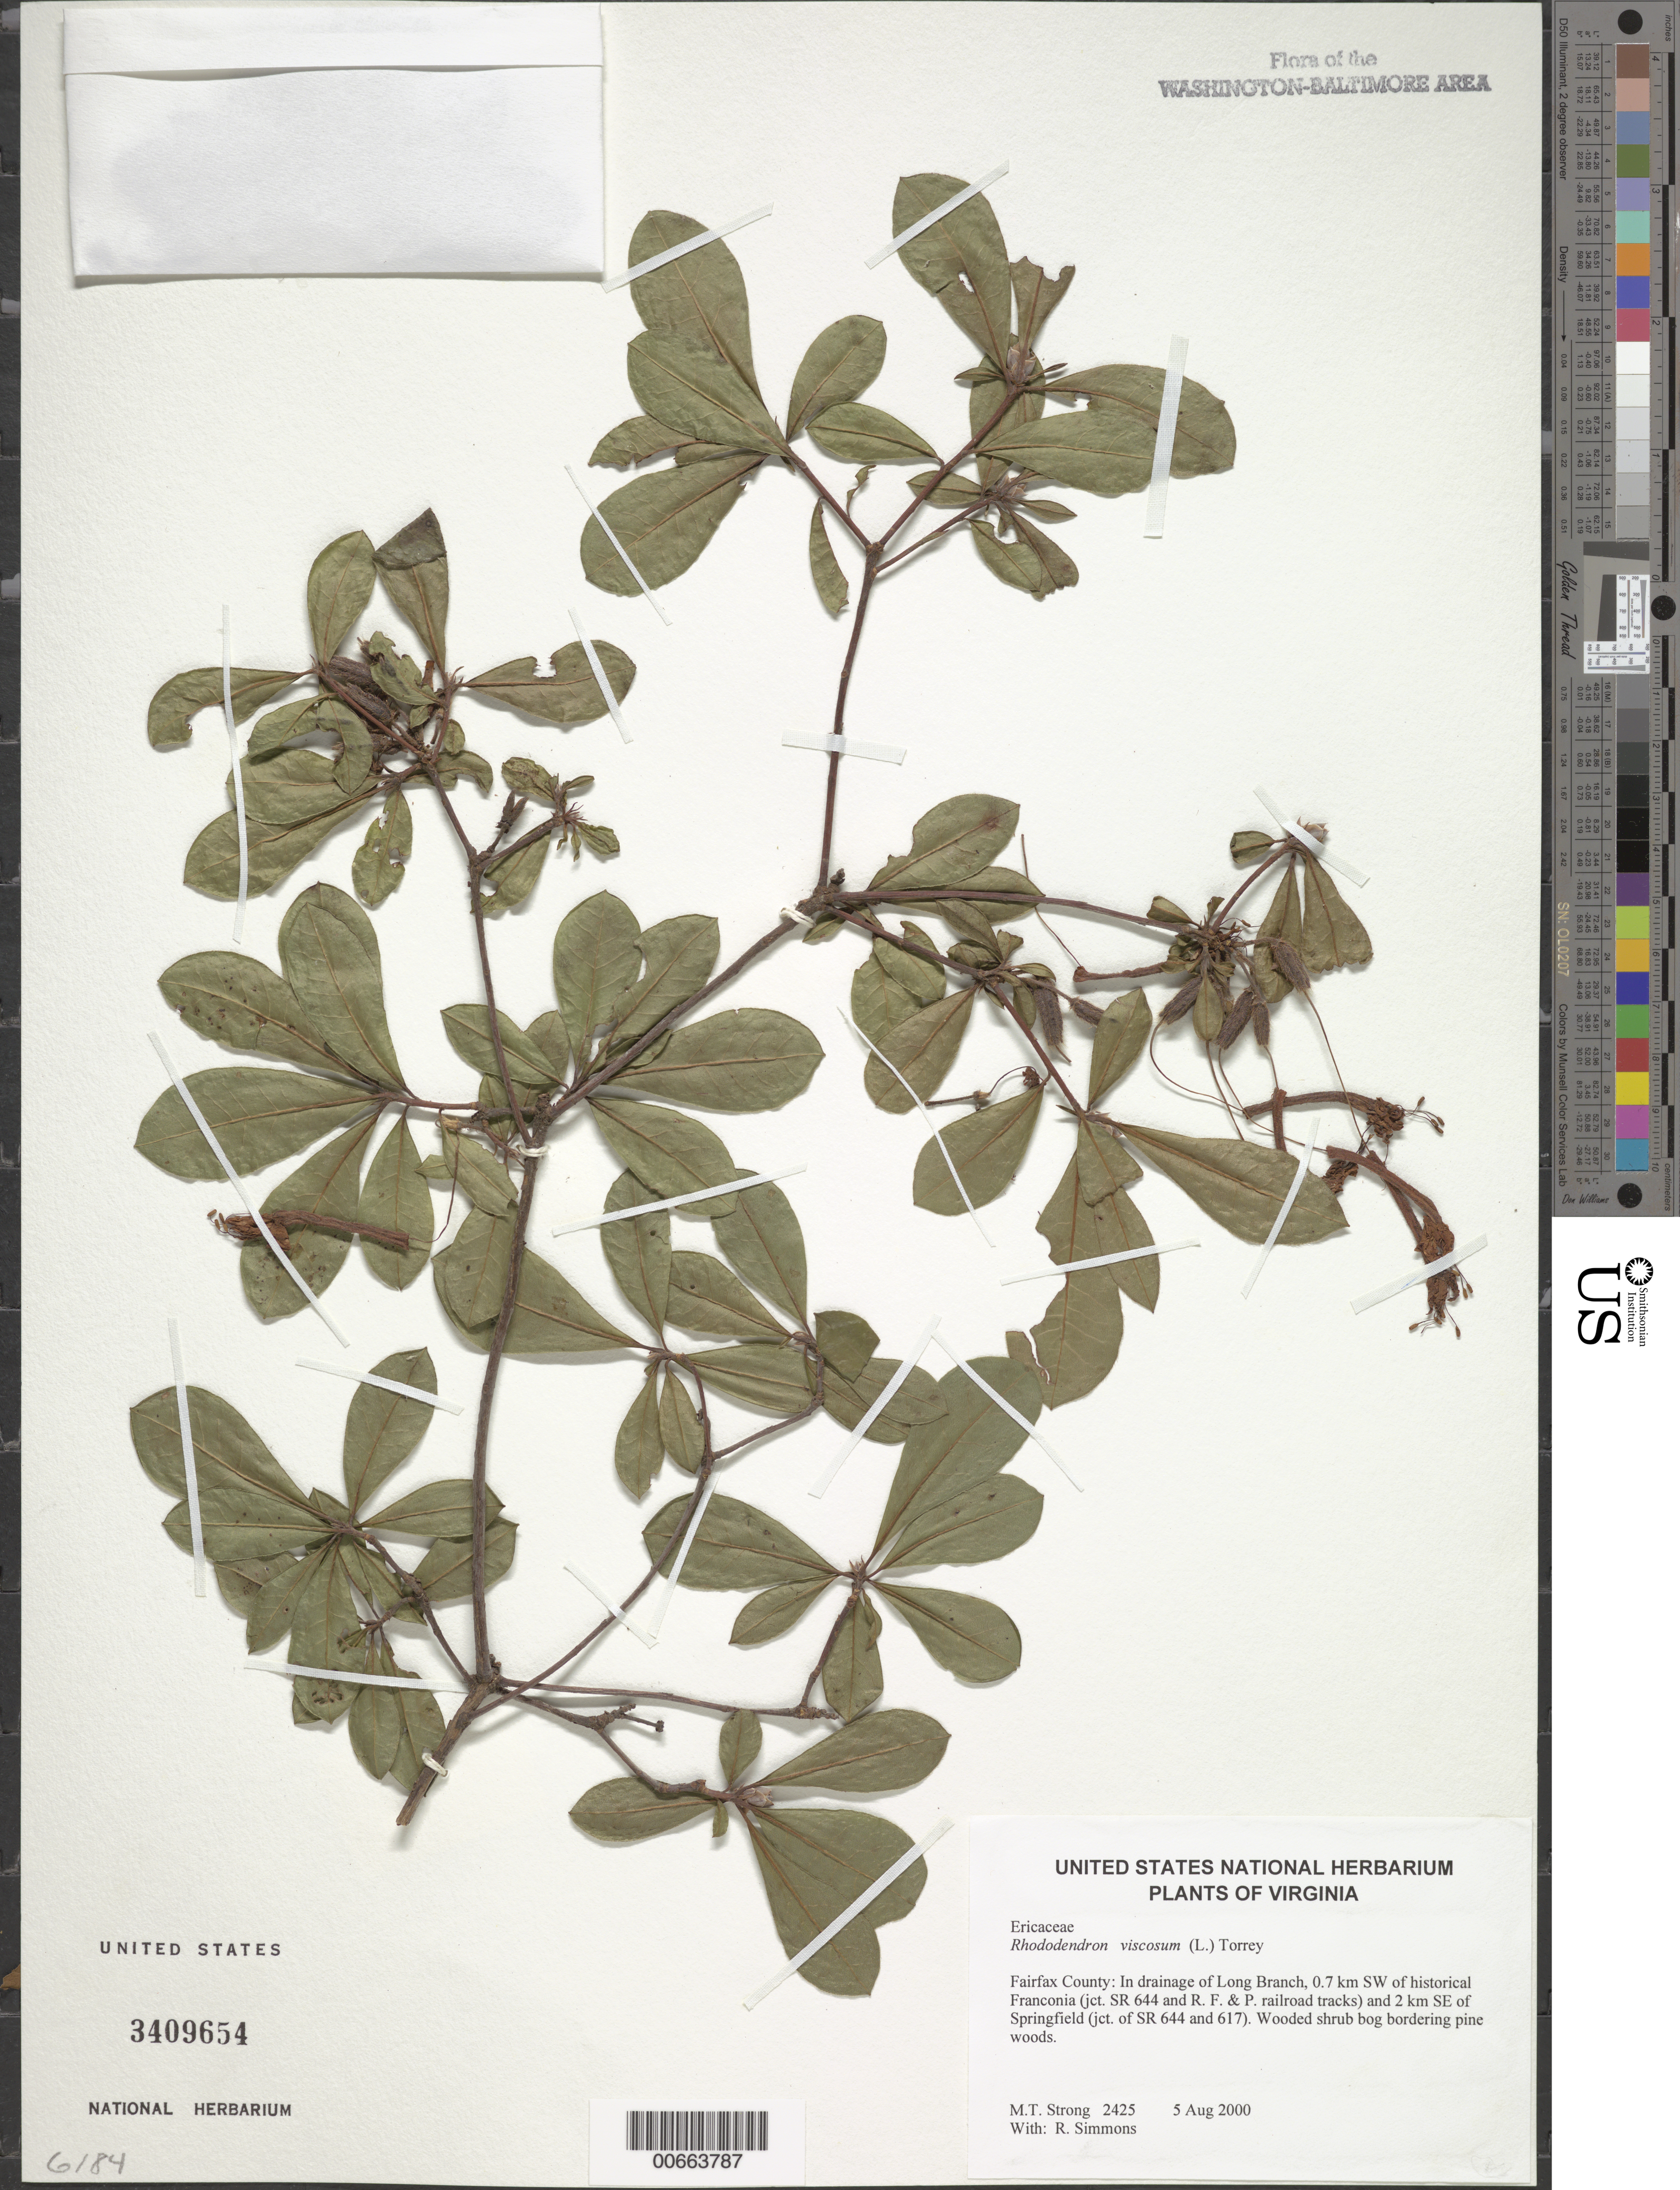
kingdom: Plantae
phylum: Tracheophyta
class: Magnoliopsida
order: Ericales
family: Ericaceae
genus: Rhododendron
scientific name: Rhododendron viscosum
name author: (L.) Torr.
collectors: M. T. Strong & R. Simmons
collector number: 2425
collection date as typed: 05 Aug 2000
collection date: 2000-08-05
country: United States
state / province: Virginia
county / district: Fairfax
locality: In drainage of Long Branch, 0.7 km SW of historical Franconia (jct. SR 644 and R. F. & P. railroad tracks) and 2 km SE of Springfield (jct. of SR 644 and 617).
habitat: Wooded shrub bog bordering pine woods.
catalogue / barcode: US 3409654